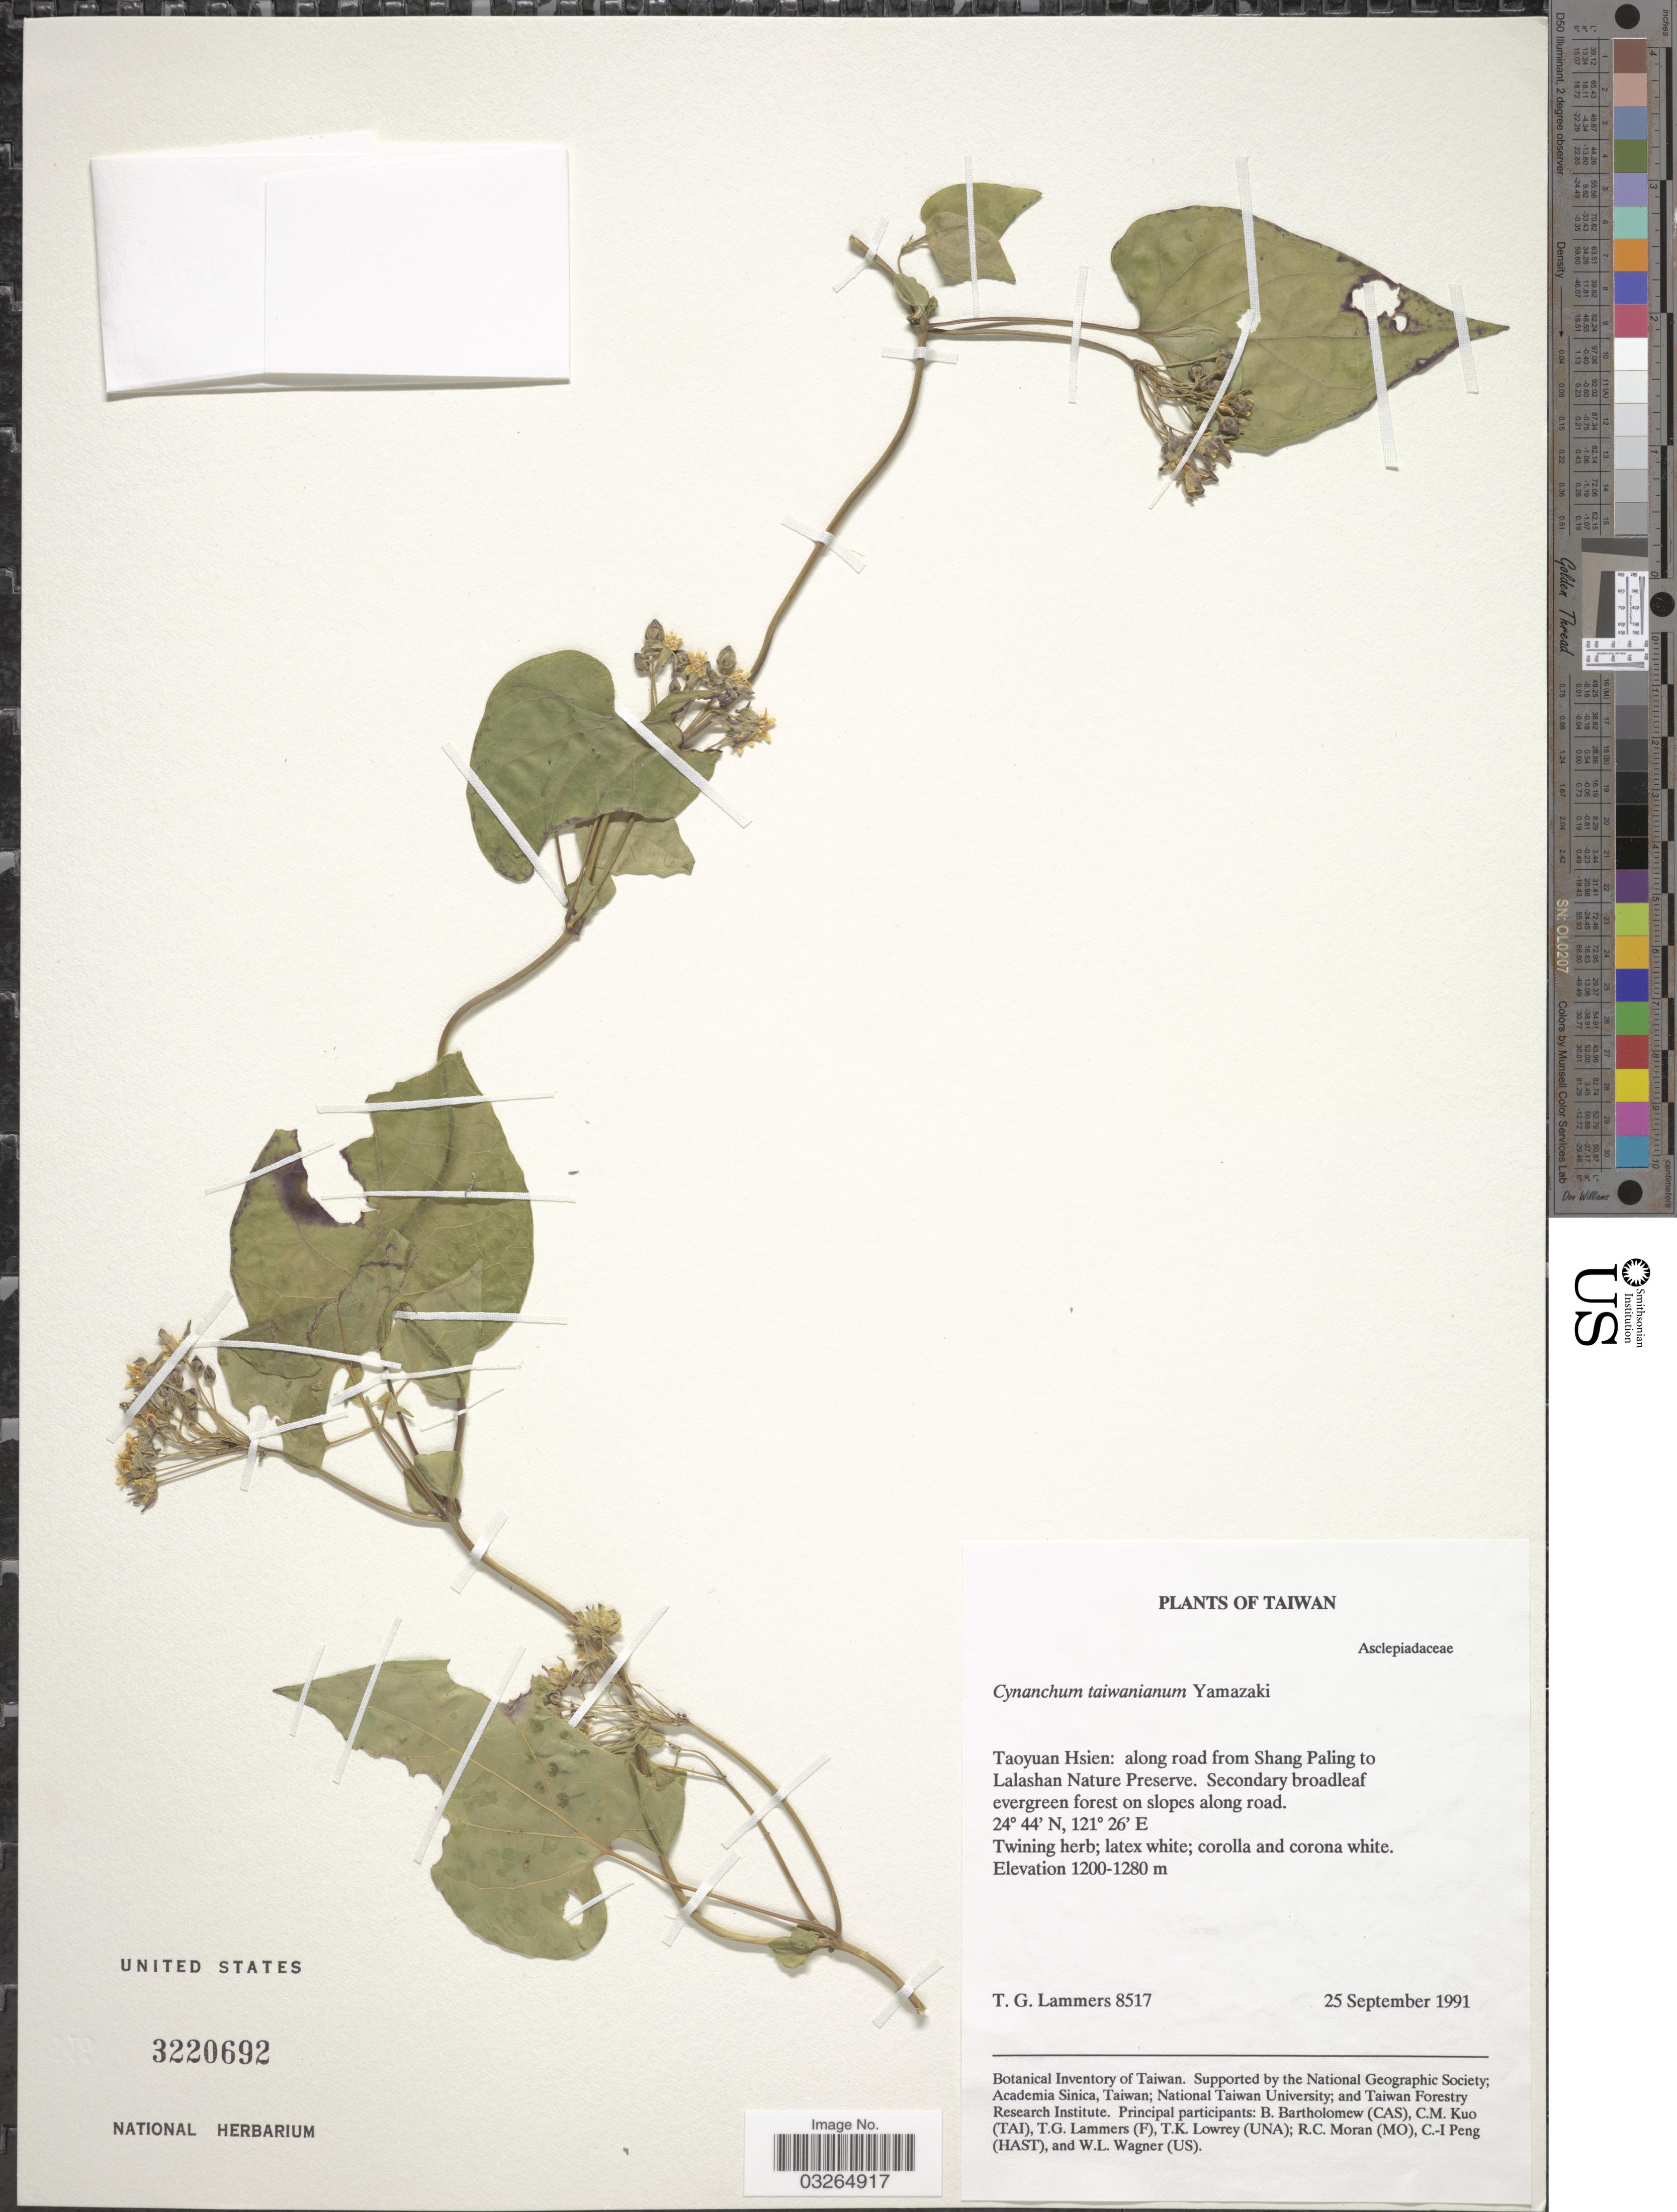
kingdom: Plantae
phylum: Tracheophyta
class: Magnoliopsida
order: Gentianales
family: Apocynaceae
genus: Cynanchum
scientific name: Cynanchum taiwanianum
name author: T. Yamaz.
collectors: T. Lammers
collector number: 8517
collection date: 1991-09-25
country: Taiwan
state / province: Taoyuan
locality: Taoyuan Hsien: along road from Shang Paling to Lalashan Nature Preserve.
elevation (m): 1200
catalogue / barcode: US 3220692